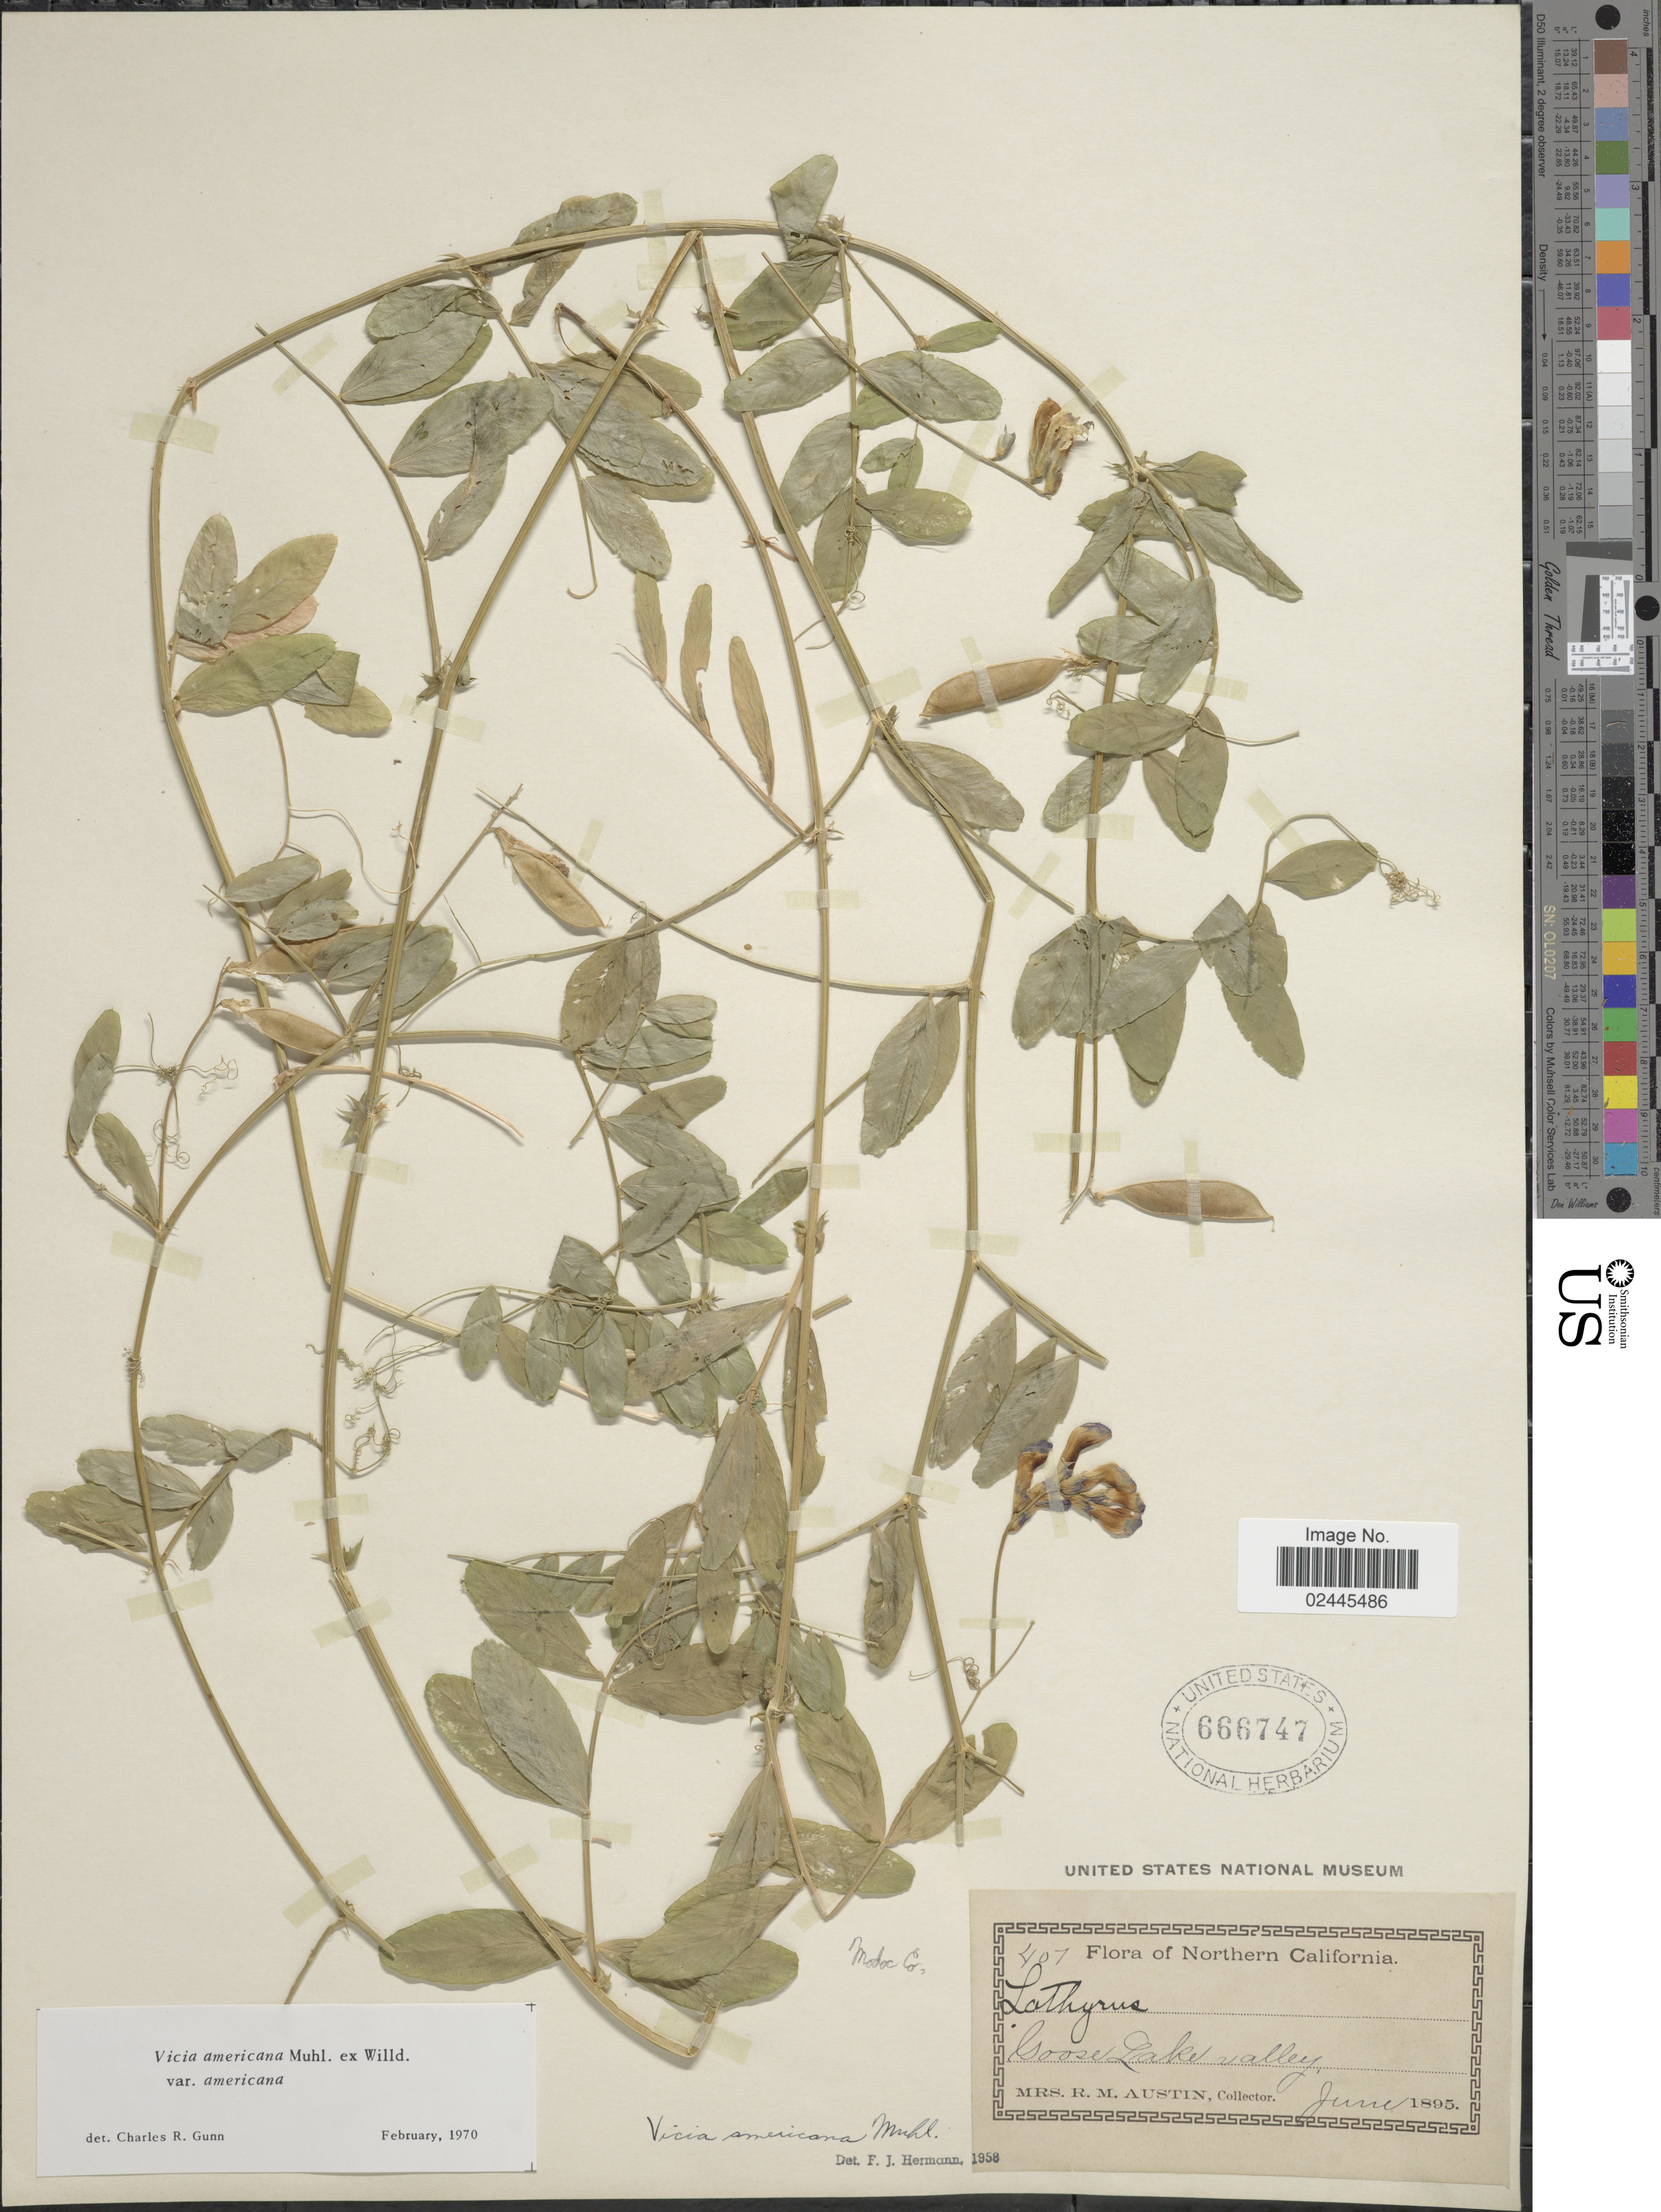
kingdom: Plantae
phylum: Tracheophyta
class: Magnoliopsida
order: Fabales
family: Fabaceae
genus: Vicia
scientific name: Vicia americana var. americana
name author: Muhl. ex Willd.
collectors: R. Austin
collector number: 407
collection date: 1895-06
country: United States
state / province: California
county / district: Modoc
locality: Northern California. Modoc Co. Goose Lake valley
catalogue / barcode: US 666747